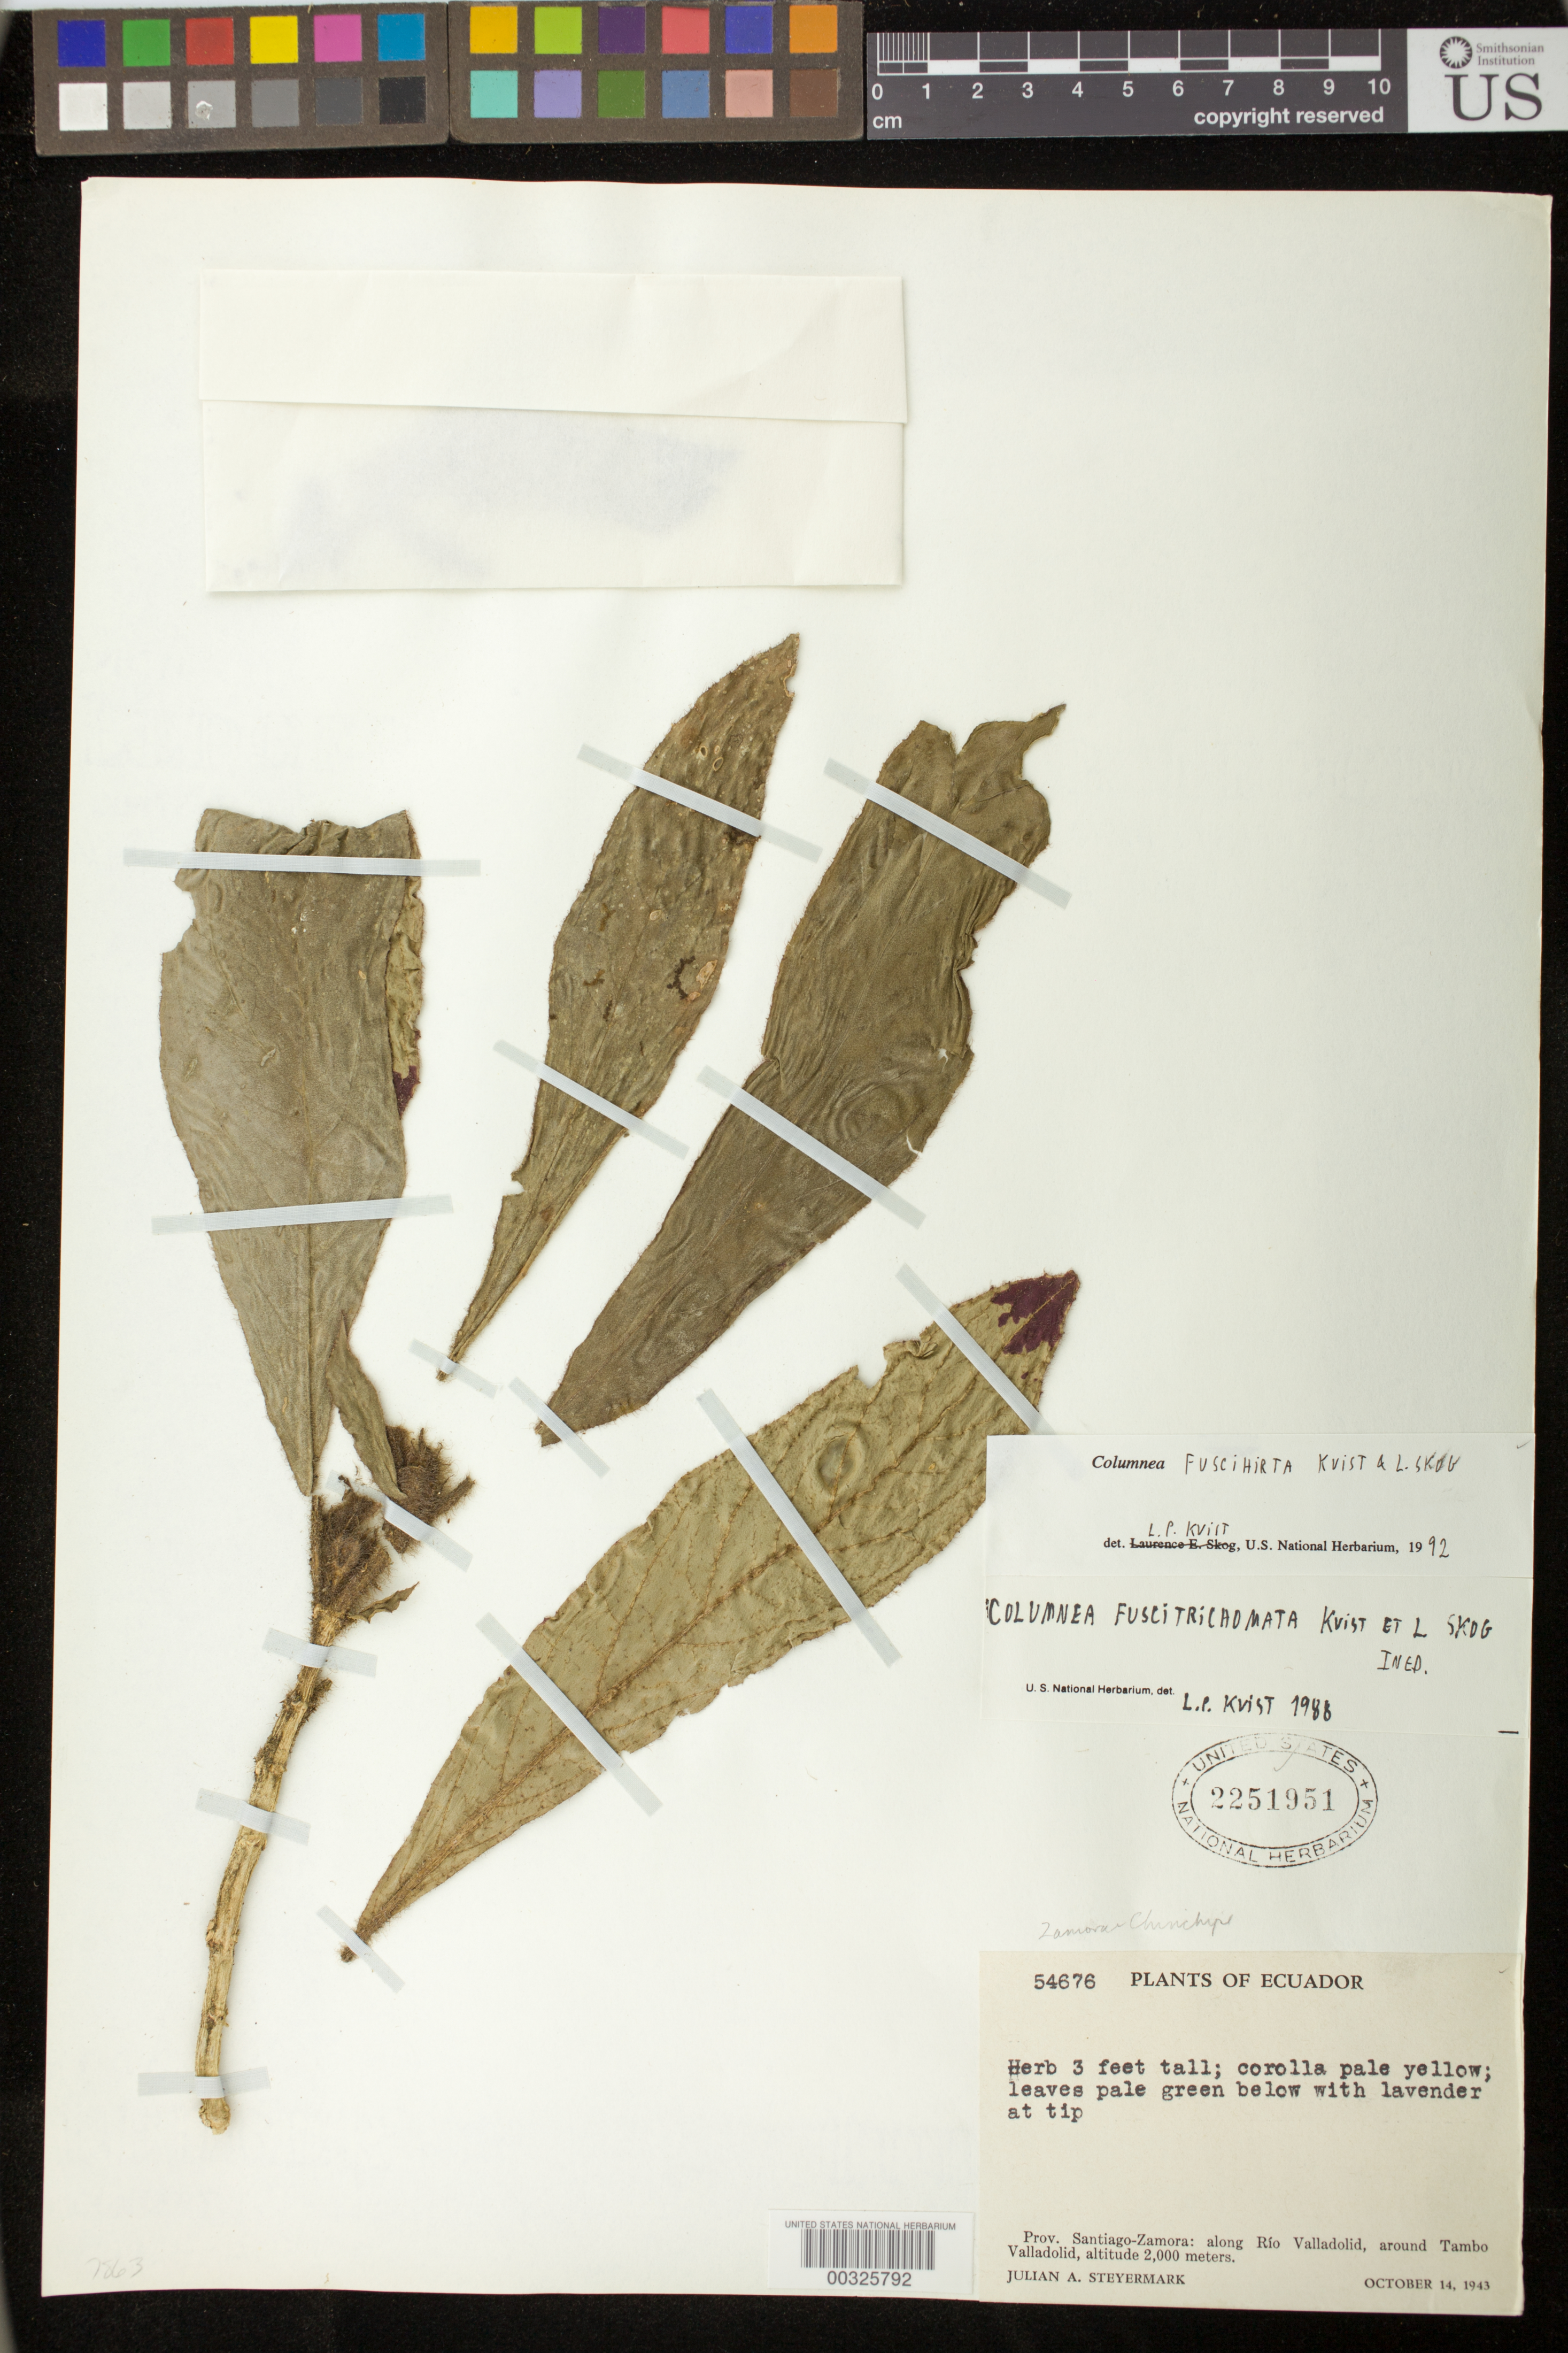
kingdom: Plantae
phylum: Tracheophyta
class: Magnoliopsida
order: Lamiales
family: Gesneriaceae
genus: Columnea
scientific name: Columnea fuscihirta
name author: L.P. Kvist & L.E. Skog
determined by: Skog, Laurence E.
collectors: J. Steyermark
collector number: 54676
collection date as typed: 14 Oct 1943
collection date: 1943-10-14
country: Ecuador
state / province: Zamora-Chinchipe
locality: Along Río Valladolid, around Tambo Valladolid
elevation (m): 2000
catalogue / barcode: US 2251951